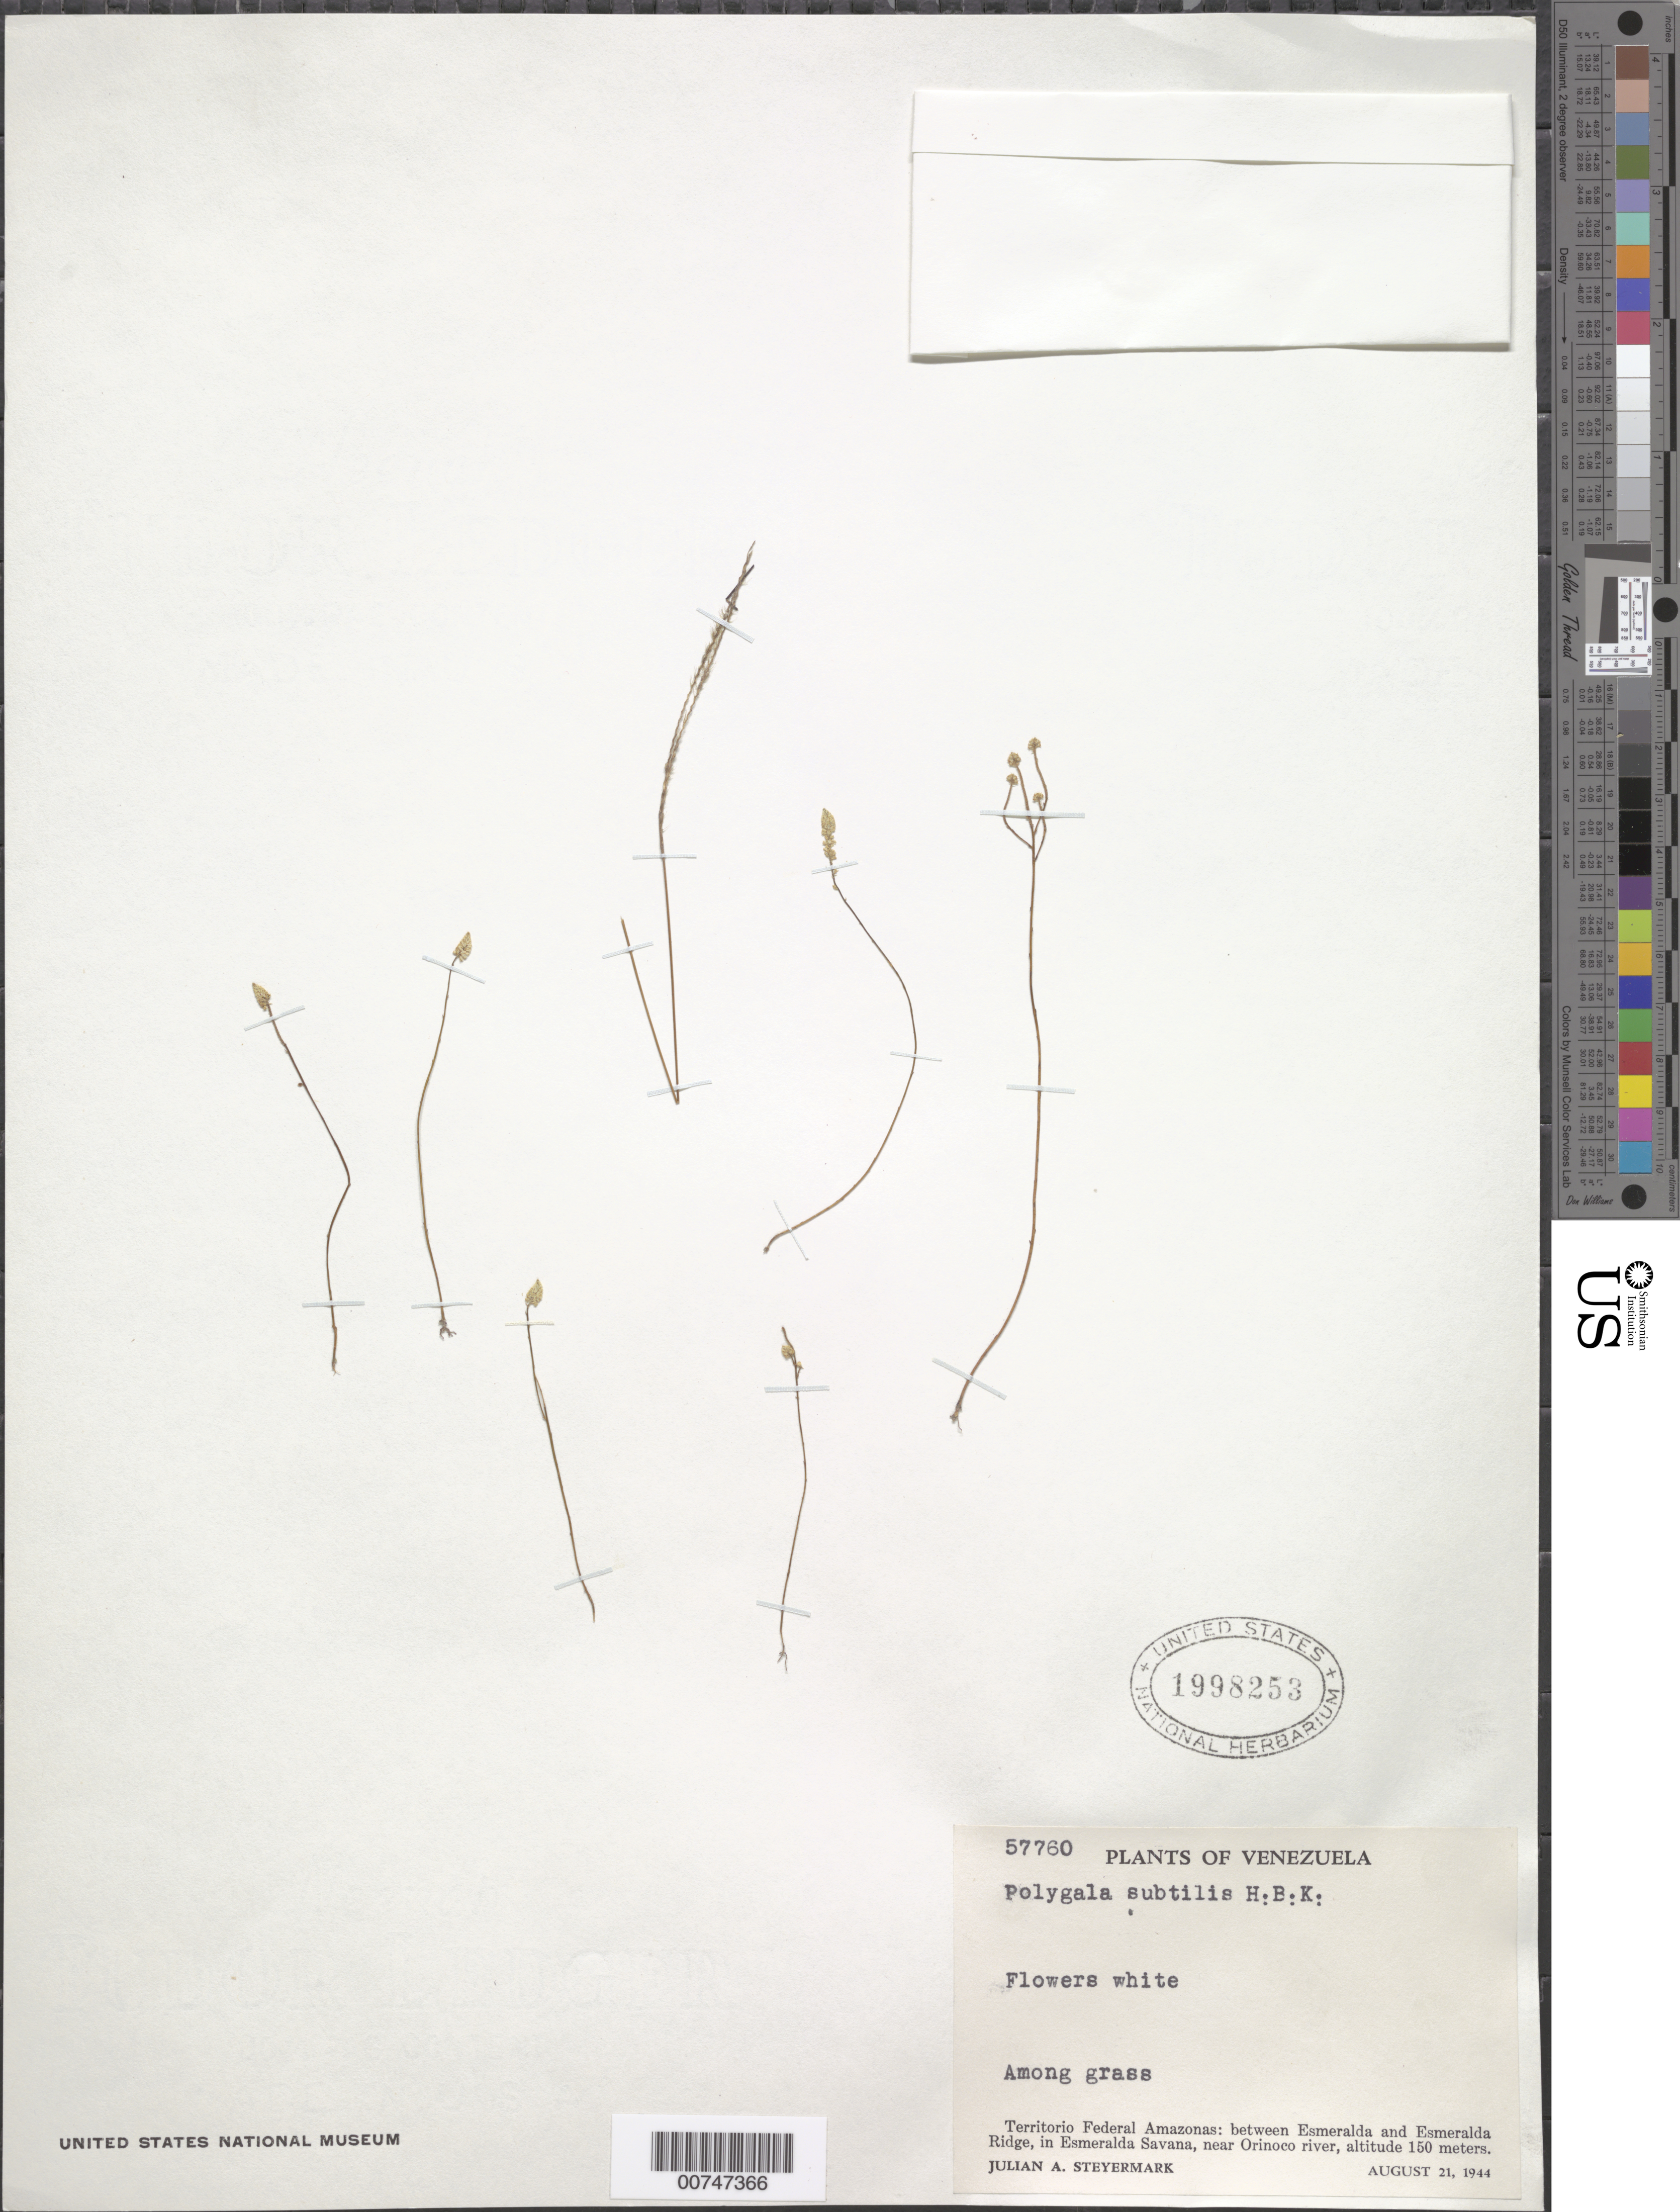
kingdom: Plantae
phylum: Tracheophyta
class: Magnoliopsida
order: Fabales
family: Polygalaceae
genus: Polygala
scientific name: Polygala subtilis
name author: Kunth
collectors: J. Steyermark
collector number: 57760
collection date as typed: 21-Aug-44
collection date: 1944-08-21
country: Venezuela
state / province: Amazonas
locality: Esmeralda Savanna, between Esmeralda and Esmeralda Ridge, near Orinoco R.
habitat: Among grass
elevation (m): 150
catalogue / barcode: US 1998253